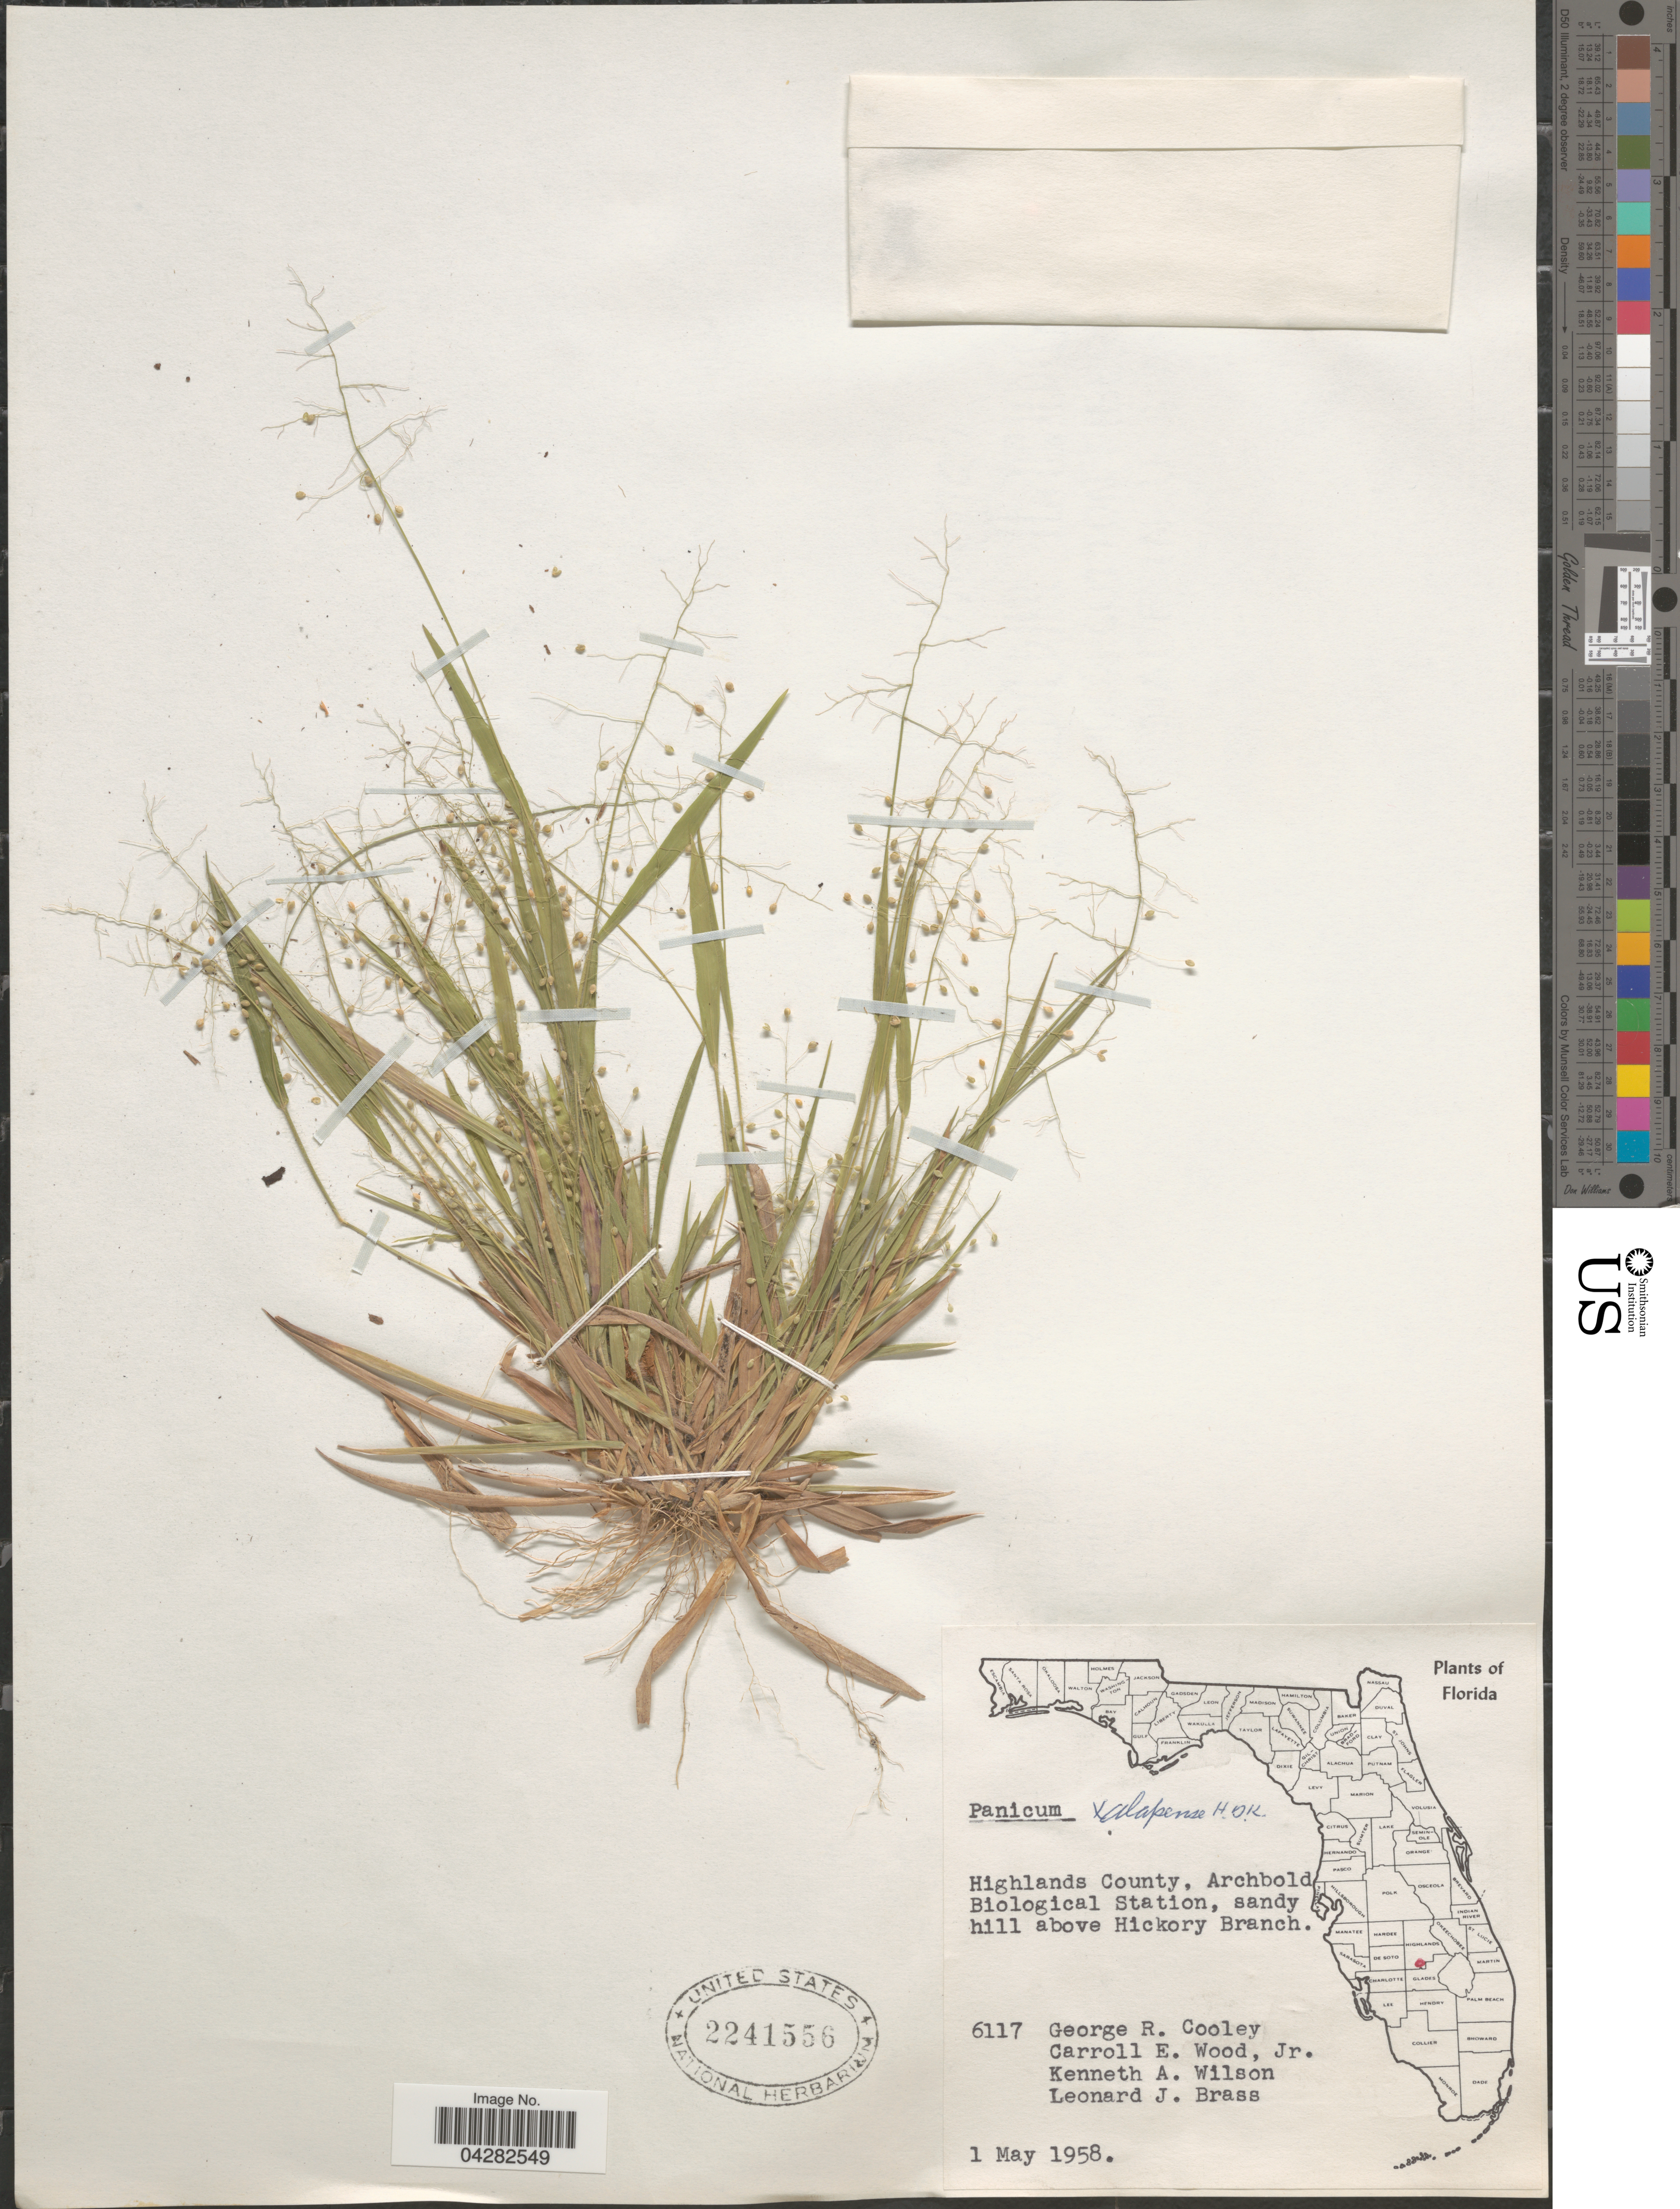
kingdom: Plantae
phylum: Tracheophyta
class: Liliopsida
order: Poales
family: Poaceae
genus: Dichanthelium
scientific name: Dichanthelium laxiflorum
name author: (Lam.) Gould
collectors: G. R. Cooley, C. E. Wood, K. A. Wilson & L. J. Brass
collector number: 6117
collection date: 1958-05-01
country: United States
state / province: Florida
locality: Highlands County, Archbold Biological Station, sandy hill above Hickory Branch.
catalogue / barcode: US 2241556